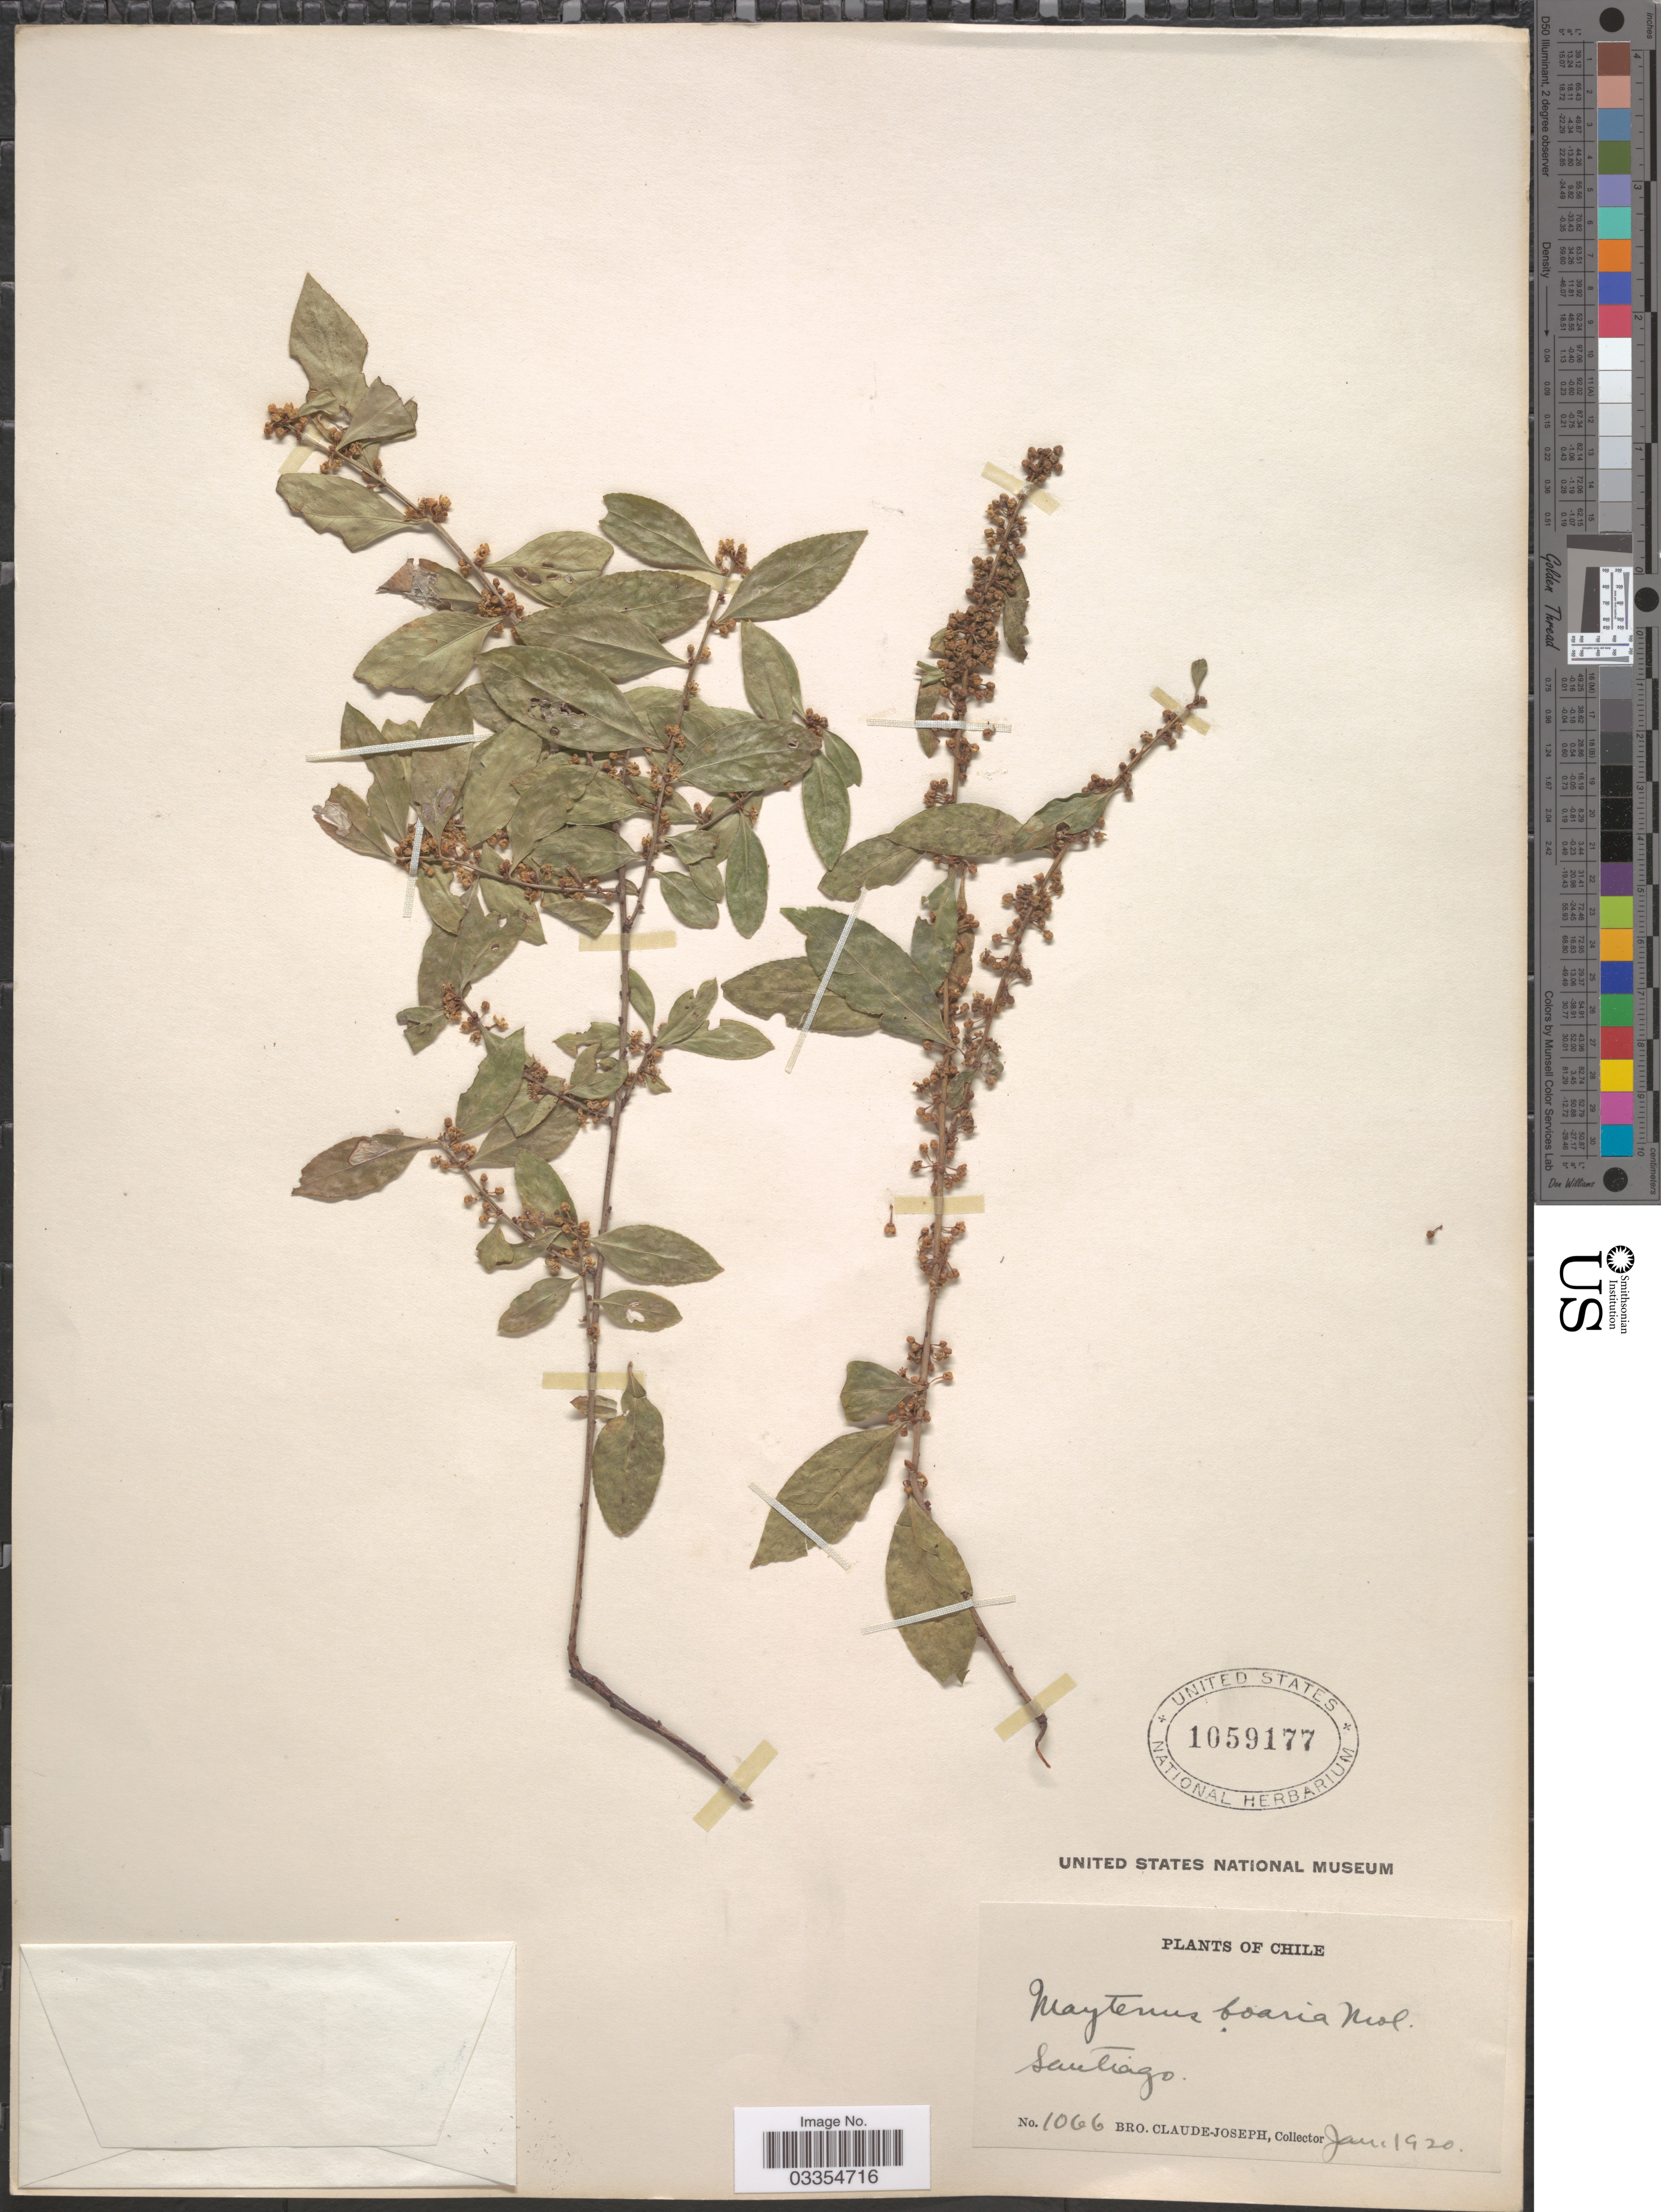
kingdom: Plantae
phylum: Tracheophyta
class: Magnoliopsida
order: Celastrales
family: Celastraceae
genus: Maytenus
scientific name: Maytenus boaria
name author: Molina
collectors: Bro. Claude-Joseph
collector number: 1066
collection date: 1920-01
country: Chile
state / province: Región Metropolitana (RM)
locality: Santiago.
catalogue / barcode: US 1059177